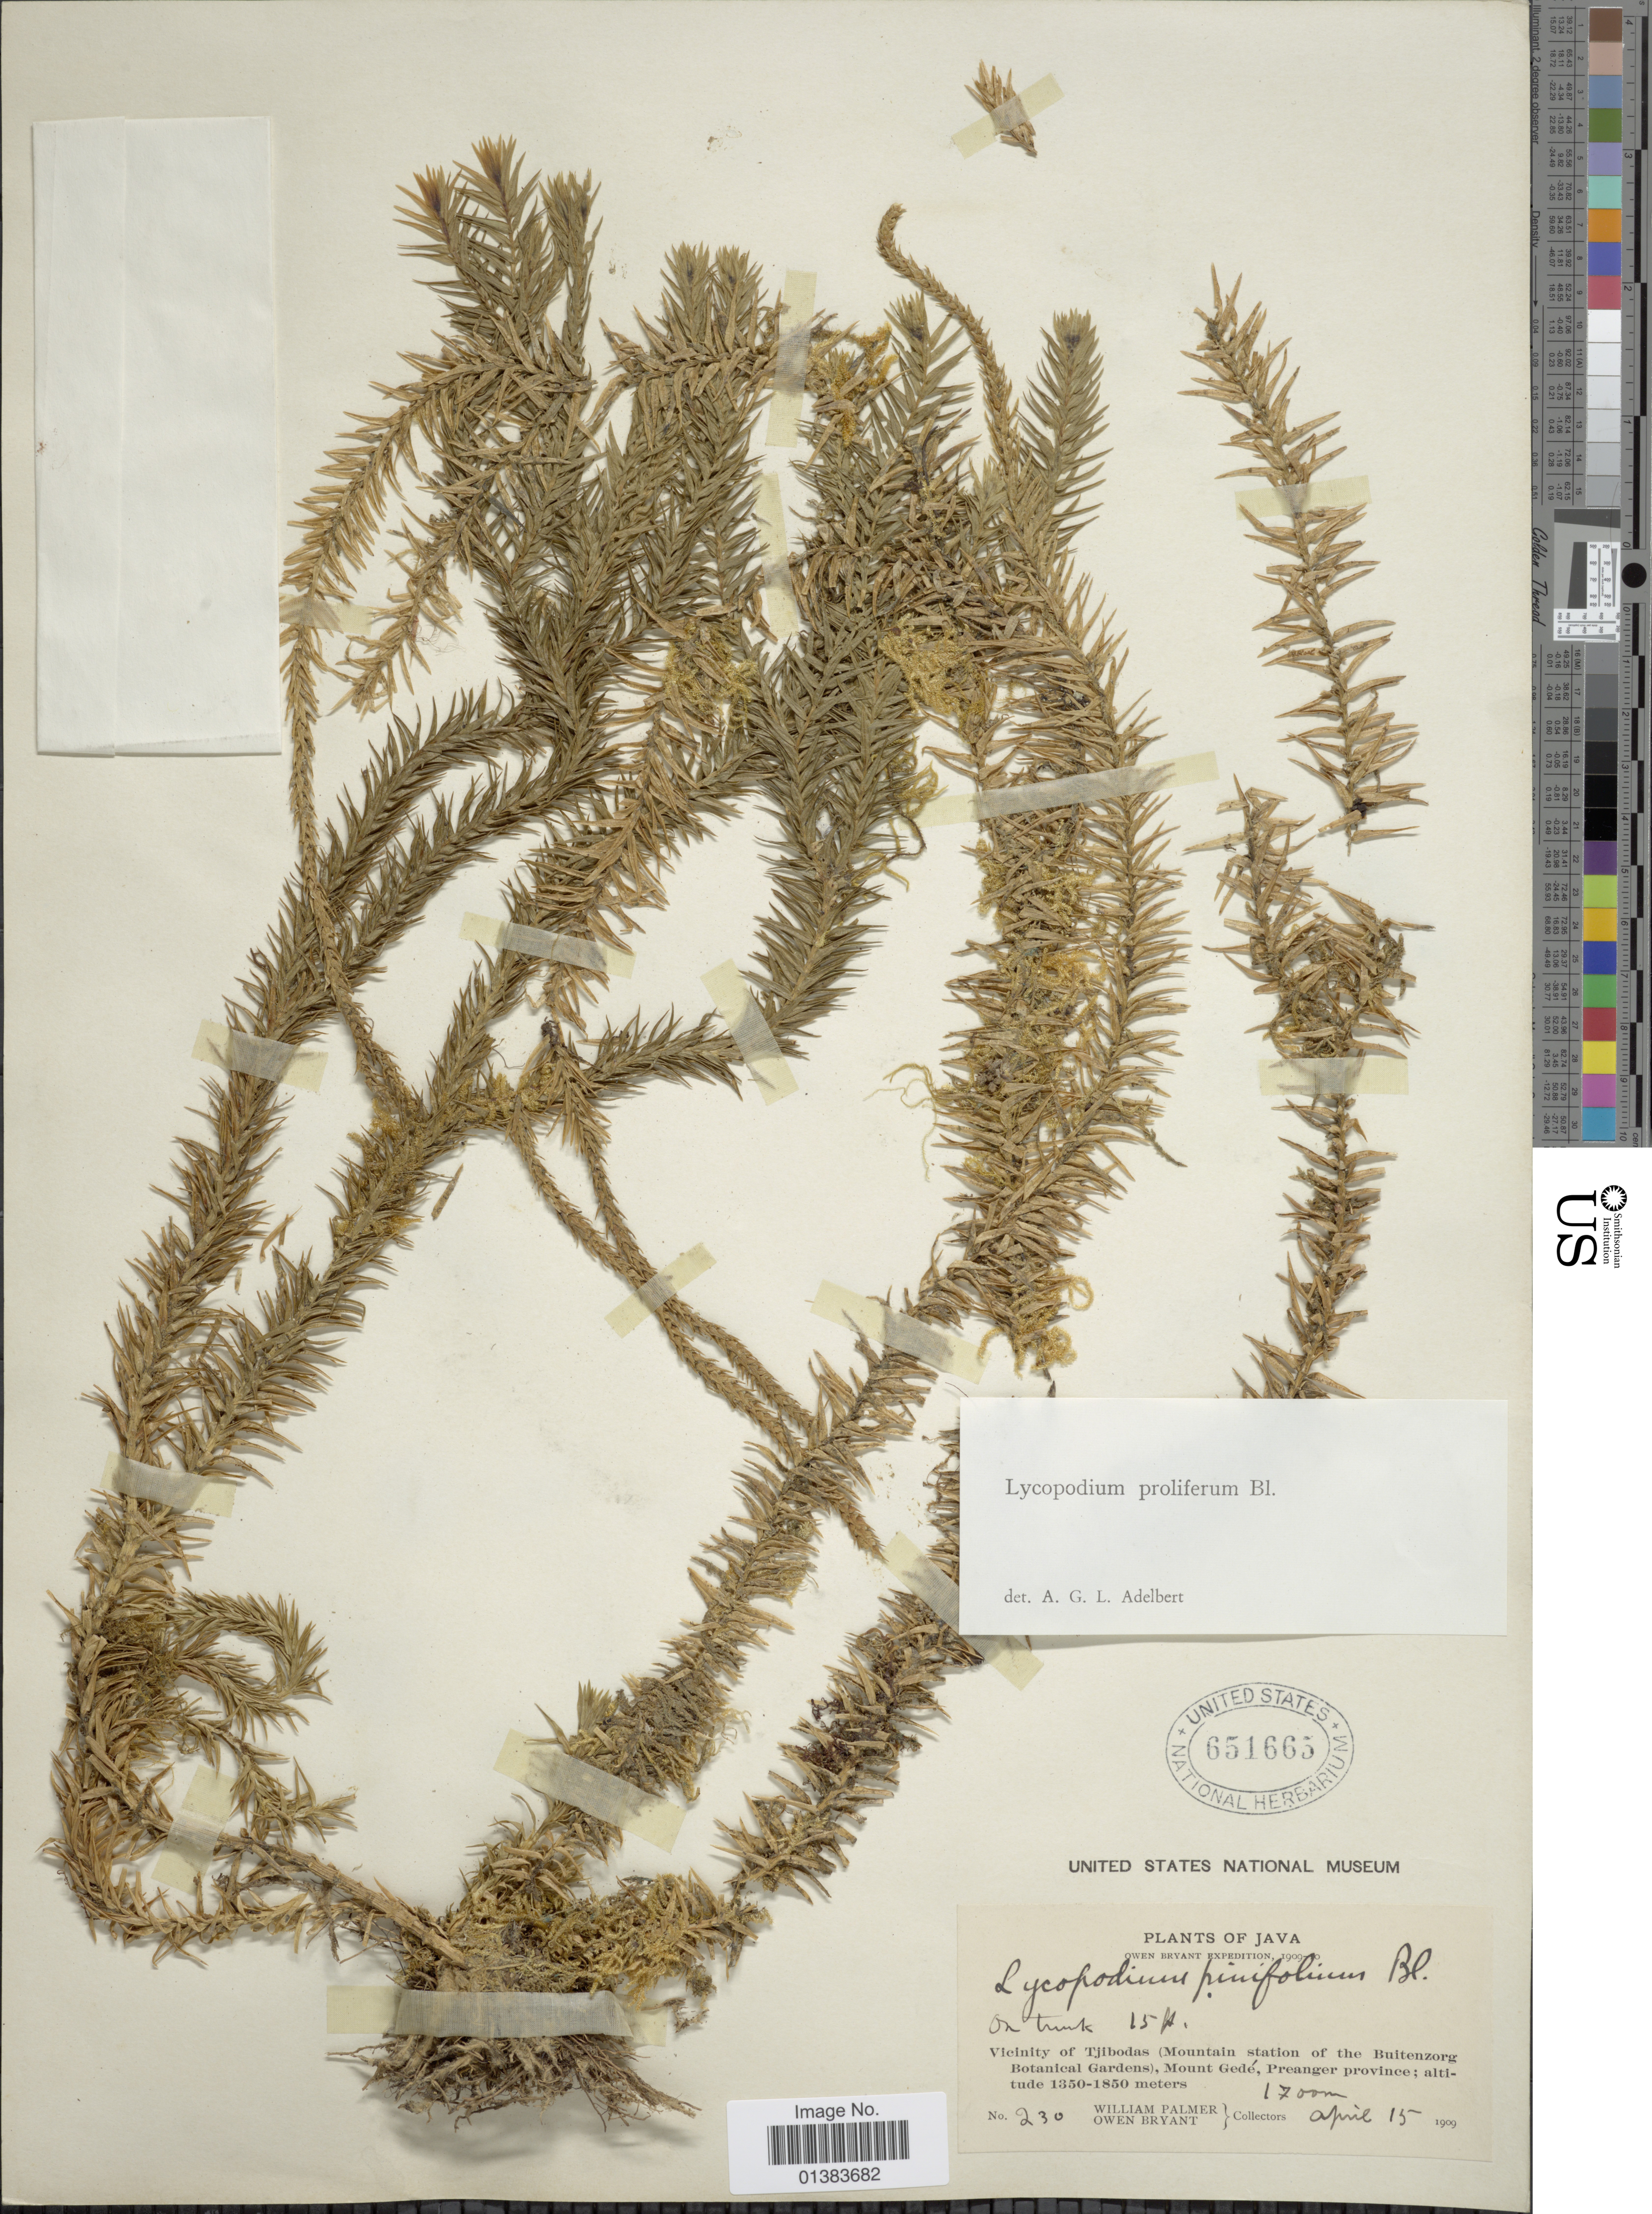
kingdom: Plantae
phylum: Tracheophyta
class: Lycopodiopsida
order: Lycopodiales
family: Lycopodiaceae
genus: Phlegmariurus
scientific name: Phlegmariurus proliferus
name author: (Blume) A. R. Field & Bostock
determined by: Field, A. R.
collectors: W. Palmer & O. Bryant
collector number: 230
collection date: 1909-04-15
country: Indonesia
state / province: Java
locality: Vicinity of Tjibodas (Mountain station of the Buitenzorg Botanical Gardens), Mount Gedé, Preanger province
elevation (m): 1700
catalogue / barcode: US 651665